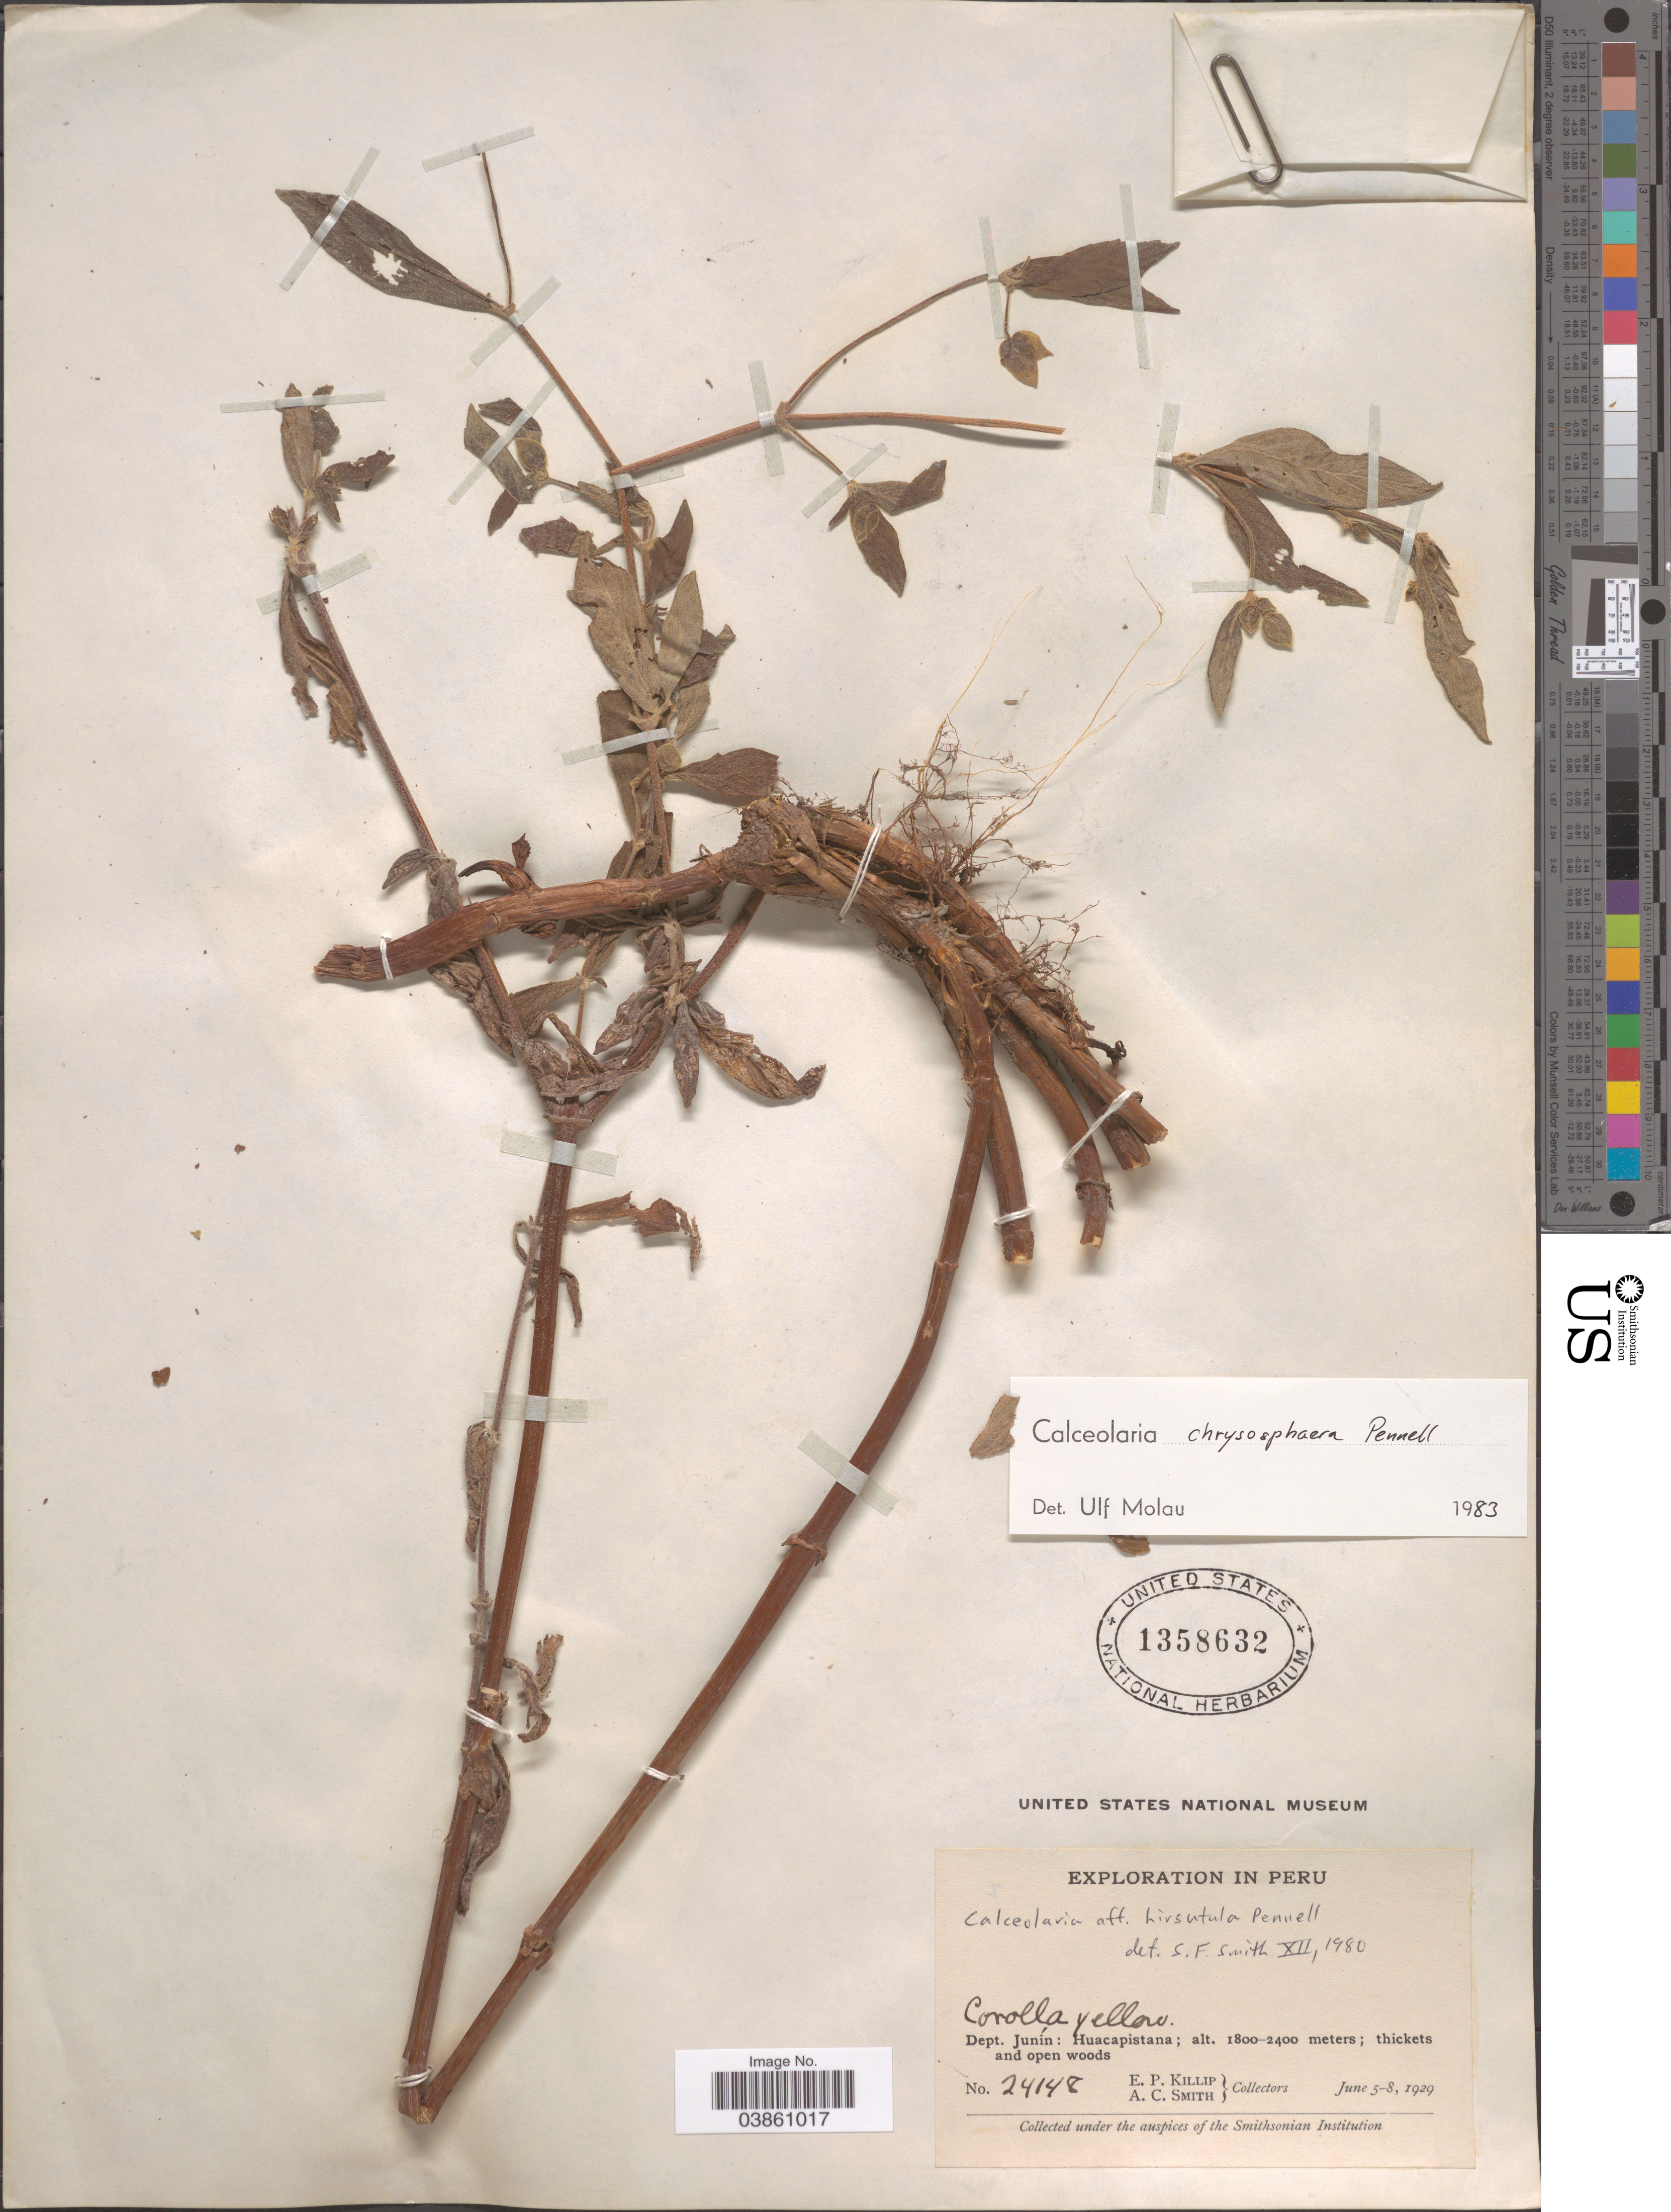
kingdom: Plantae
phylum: Tracheophyta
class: Magnoliopsida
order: Lamiales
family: Calceolariaceae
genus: Calceolaria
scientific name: Calceolaria chrysosphaera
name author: Pennell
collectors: E. P. Killip & A. C. Smith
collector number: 24148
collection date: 1929-06-05/1929-06-08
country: Peru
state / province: Junín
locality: Dept. Junín: Huacapistana.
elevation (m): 1800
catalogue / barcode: US 1358632